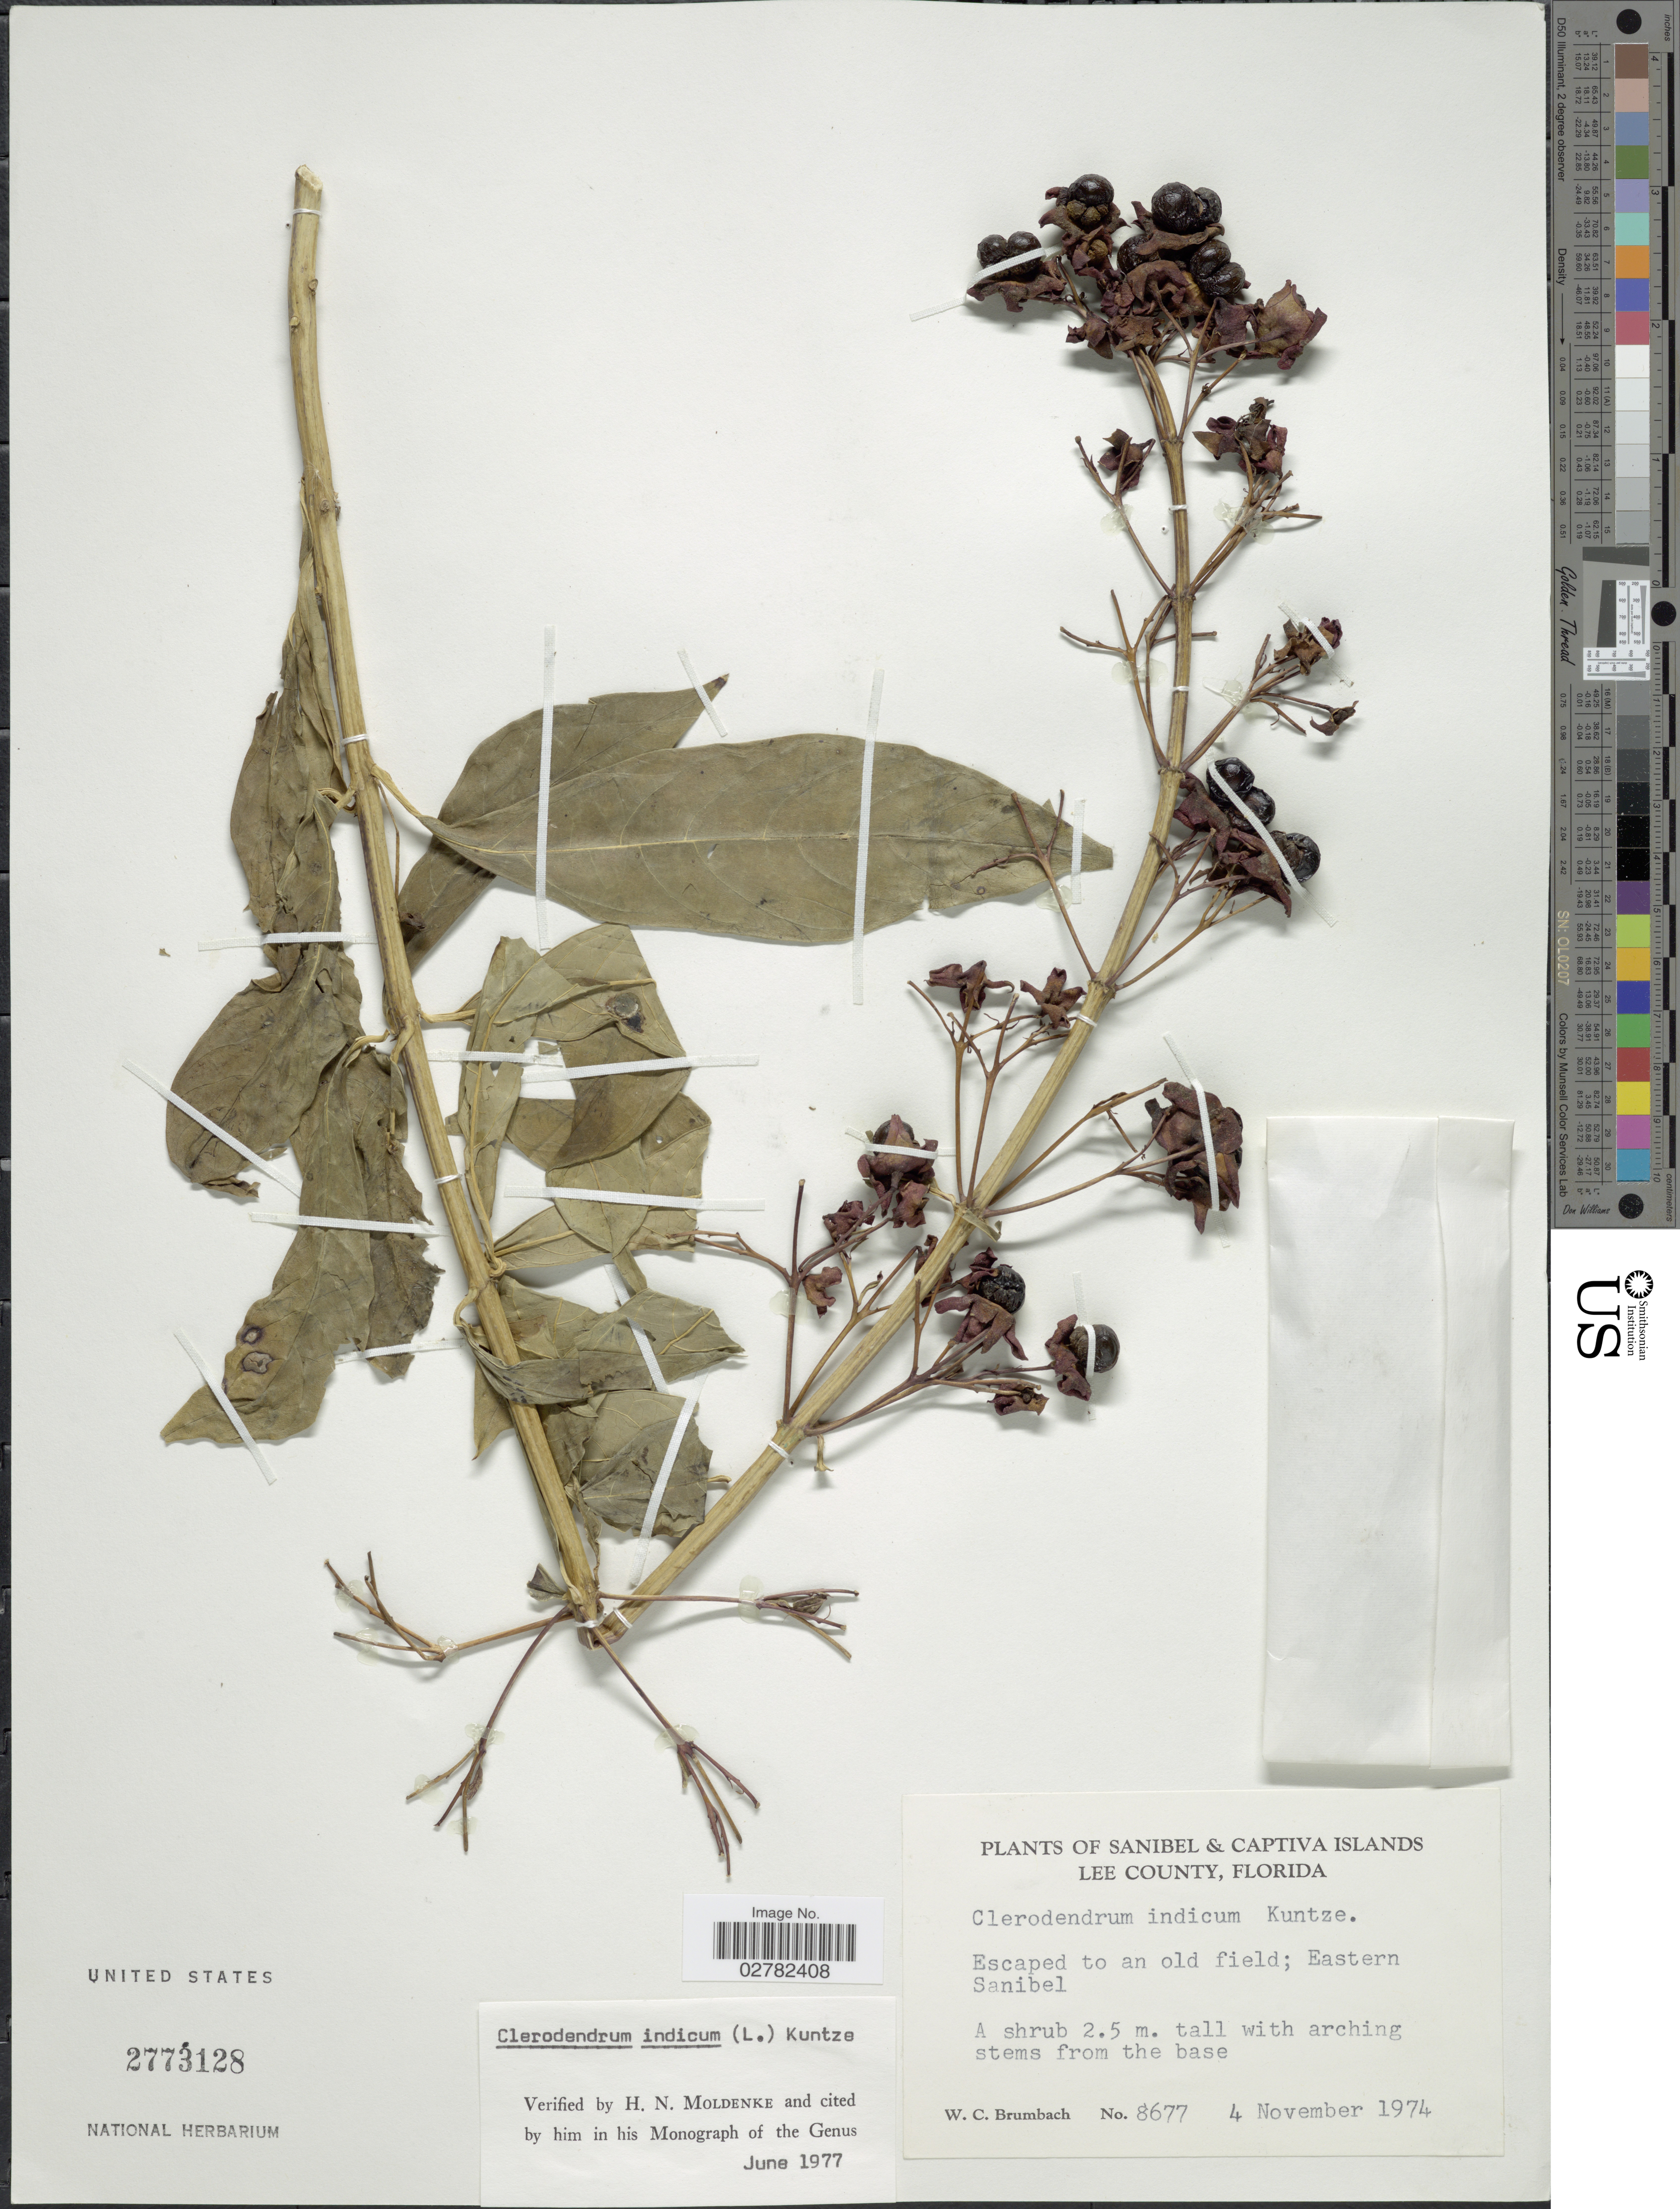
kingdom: Plantae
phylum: Tracheophyta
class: Magnoliopsida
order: Lamiales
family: Lamiaceae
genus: Clerodendrum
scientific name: Clerodendrum indicum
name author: (L.) Kuntze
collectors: W. C. Brumbach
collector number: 8677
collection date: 1974-11-04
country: United States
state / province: Florida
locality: Sanibel Islands, Lee County, Eastern Sanibel.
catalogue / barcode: US 2773128